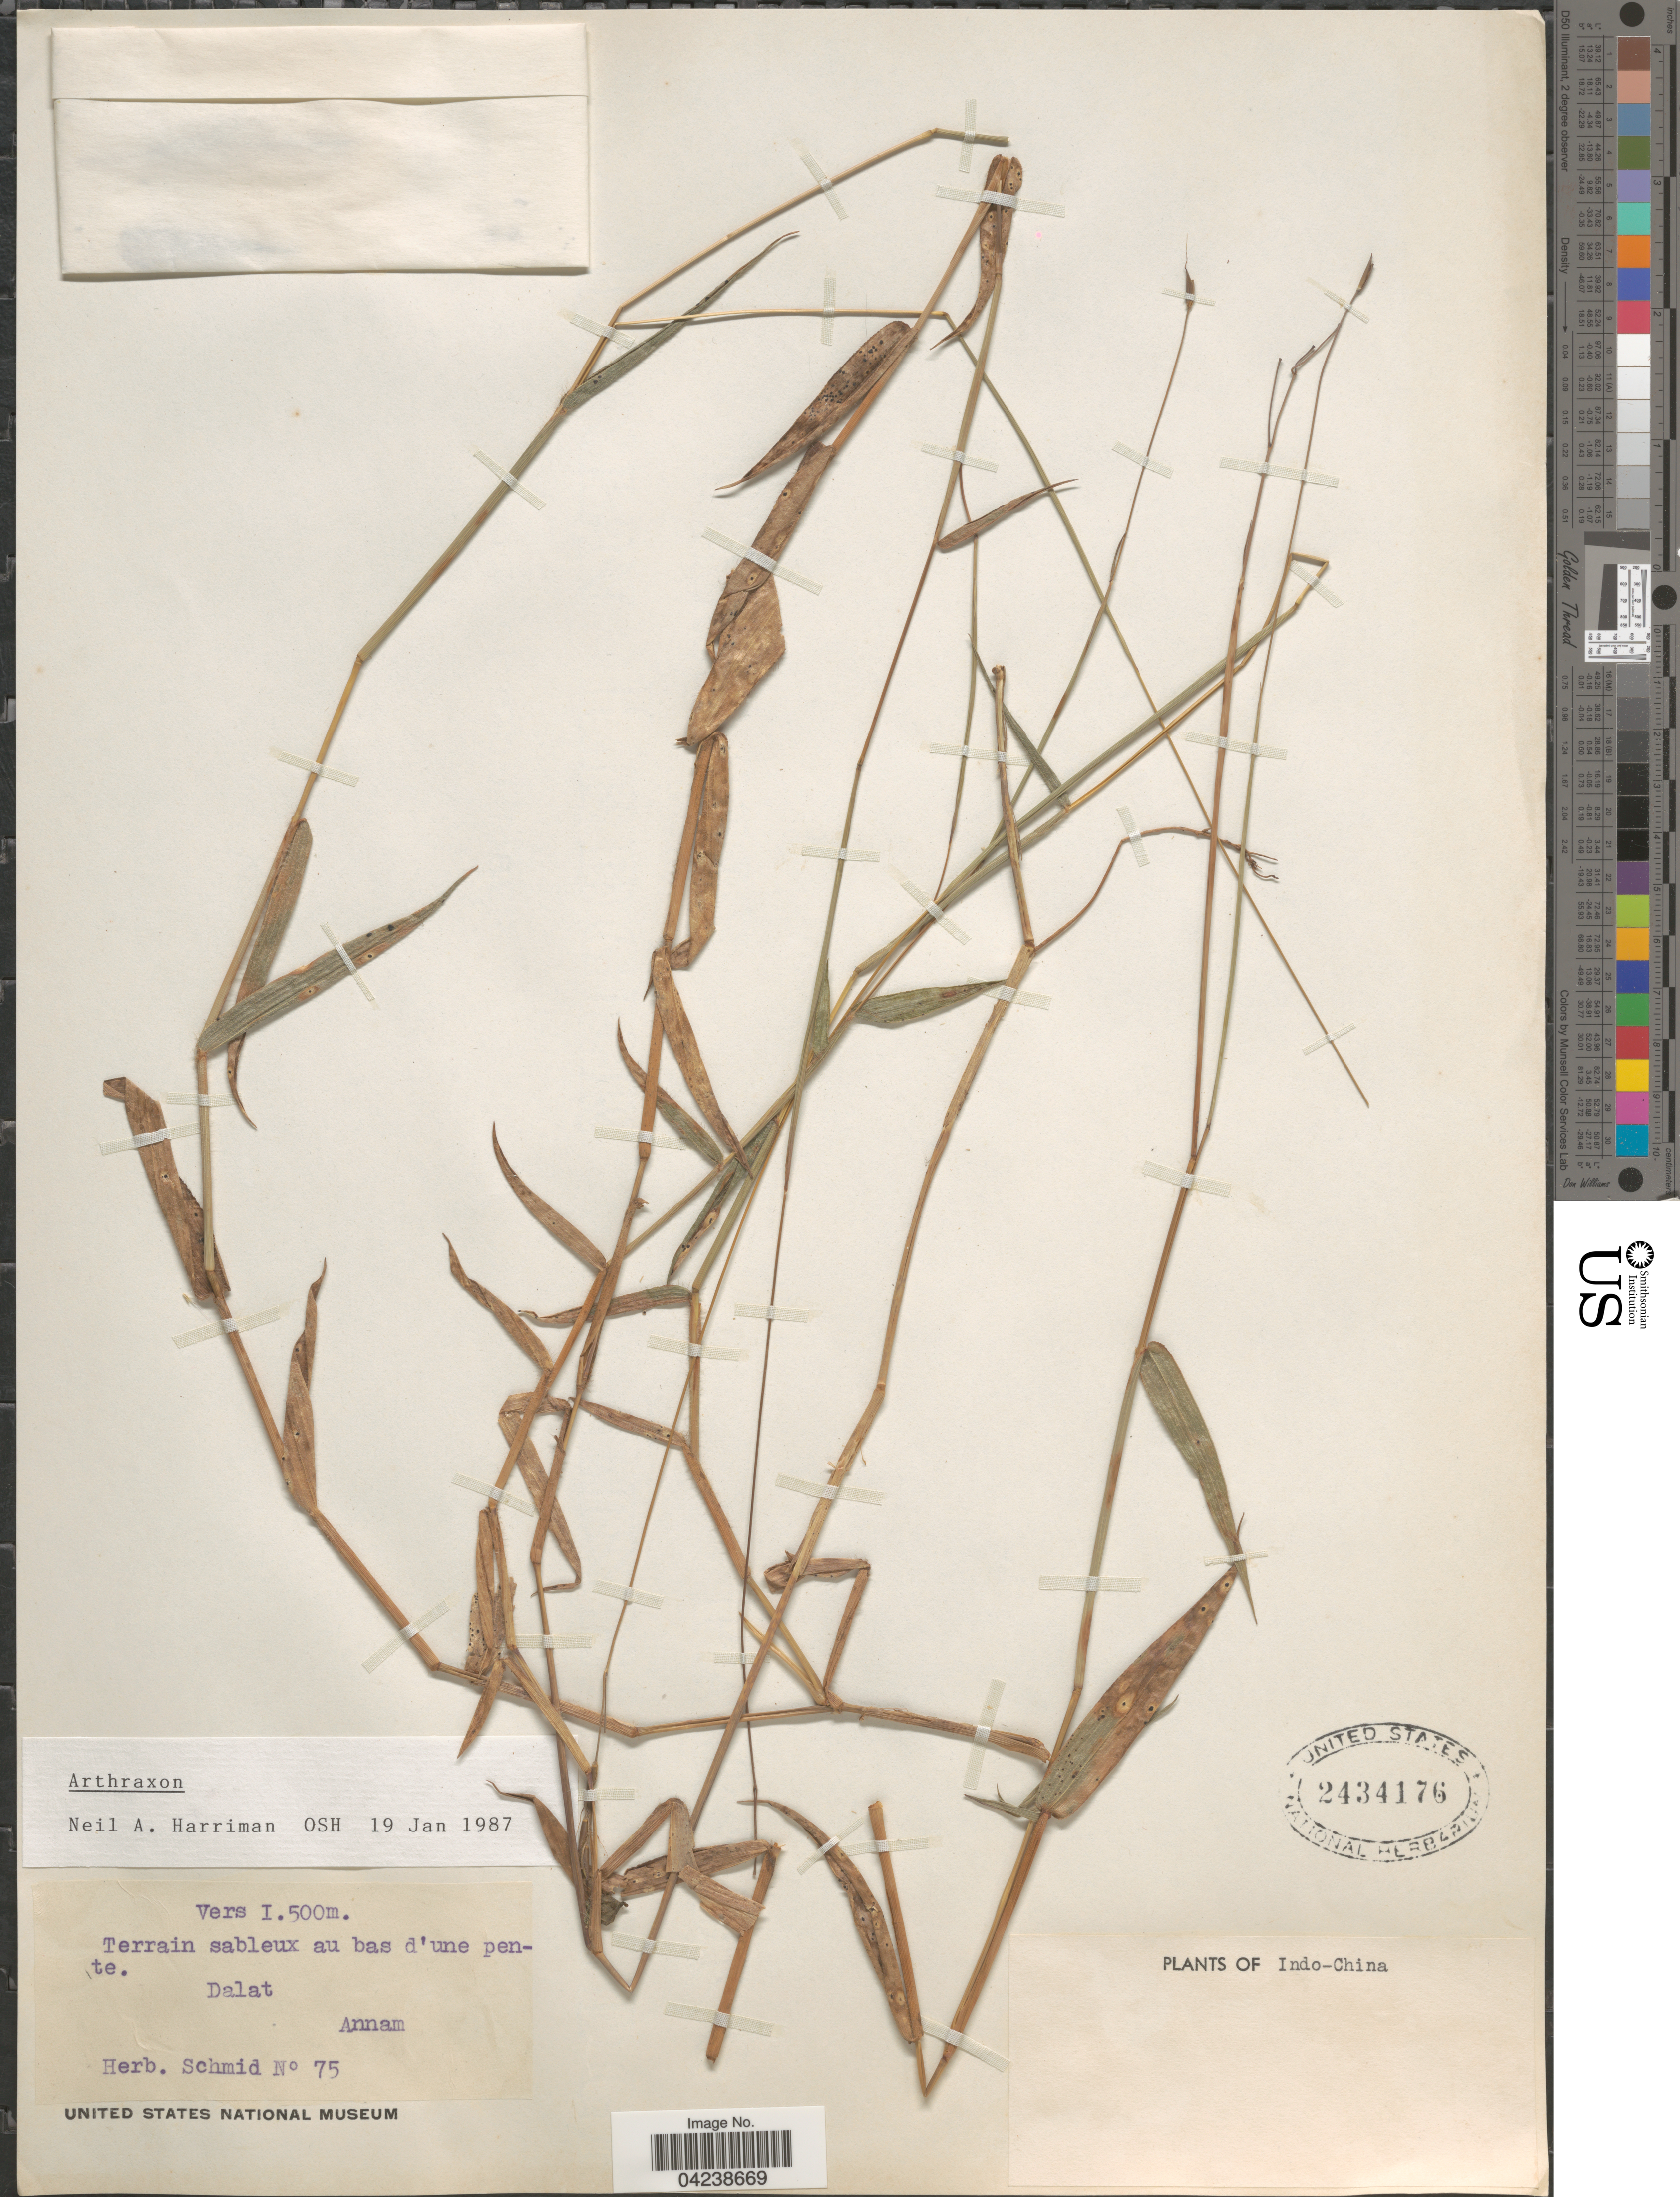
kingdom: Plantae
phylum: Tracheophyta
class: Liliopsida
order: Poales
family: Poaceae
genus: Arthraxon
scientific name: Arthraxon sp.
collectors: Ex herb. Schmid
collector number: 75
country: Vietnam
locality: Dalat. Annam. Indo-China.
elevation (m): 1500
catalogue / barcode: US 2434176